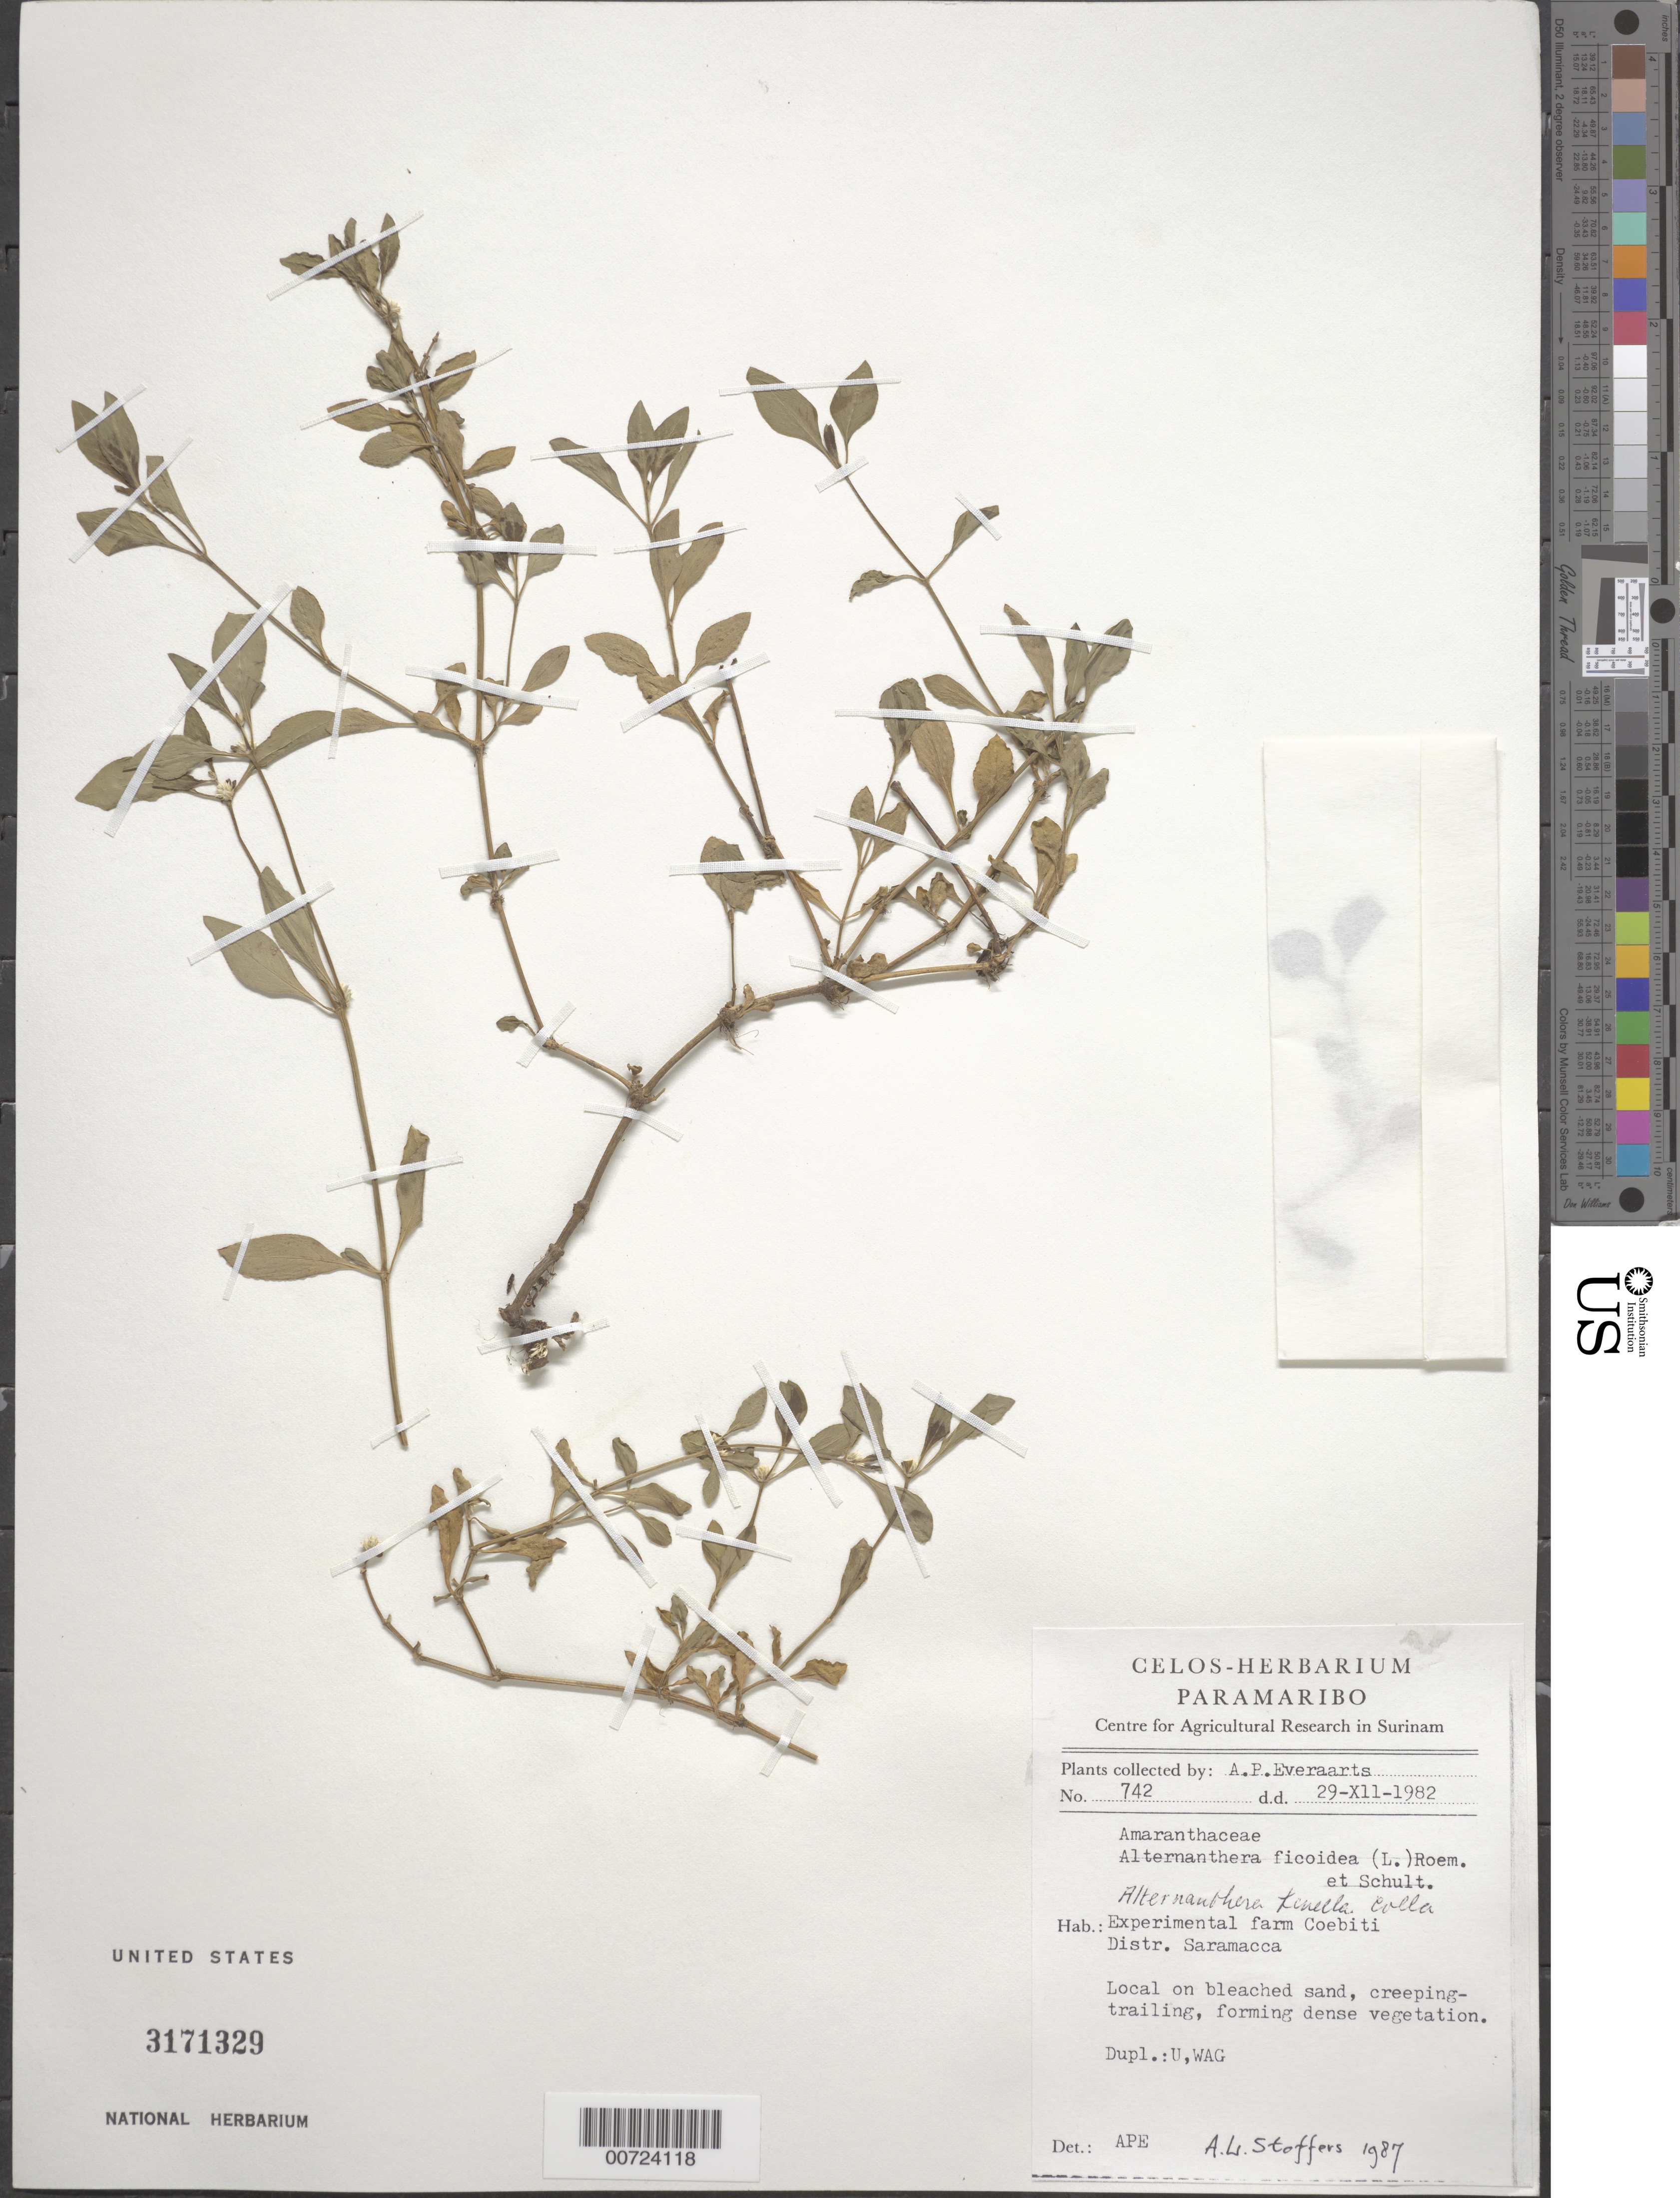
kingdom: Plantae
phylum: Tracheophyta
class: Magnoliopsida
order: Caryophyllales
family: Amaranthaceae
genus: Alternanthera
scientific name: Alternanthera tenella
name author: Colla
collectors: A. Everaarts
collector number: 742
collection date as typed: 29-Dec-82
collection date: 1982-12-29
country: Suriname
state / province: Saramacca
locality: Coebiti Experimental Farm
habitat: On bleached sand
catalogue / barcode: US 3171329